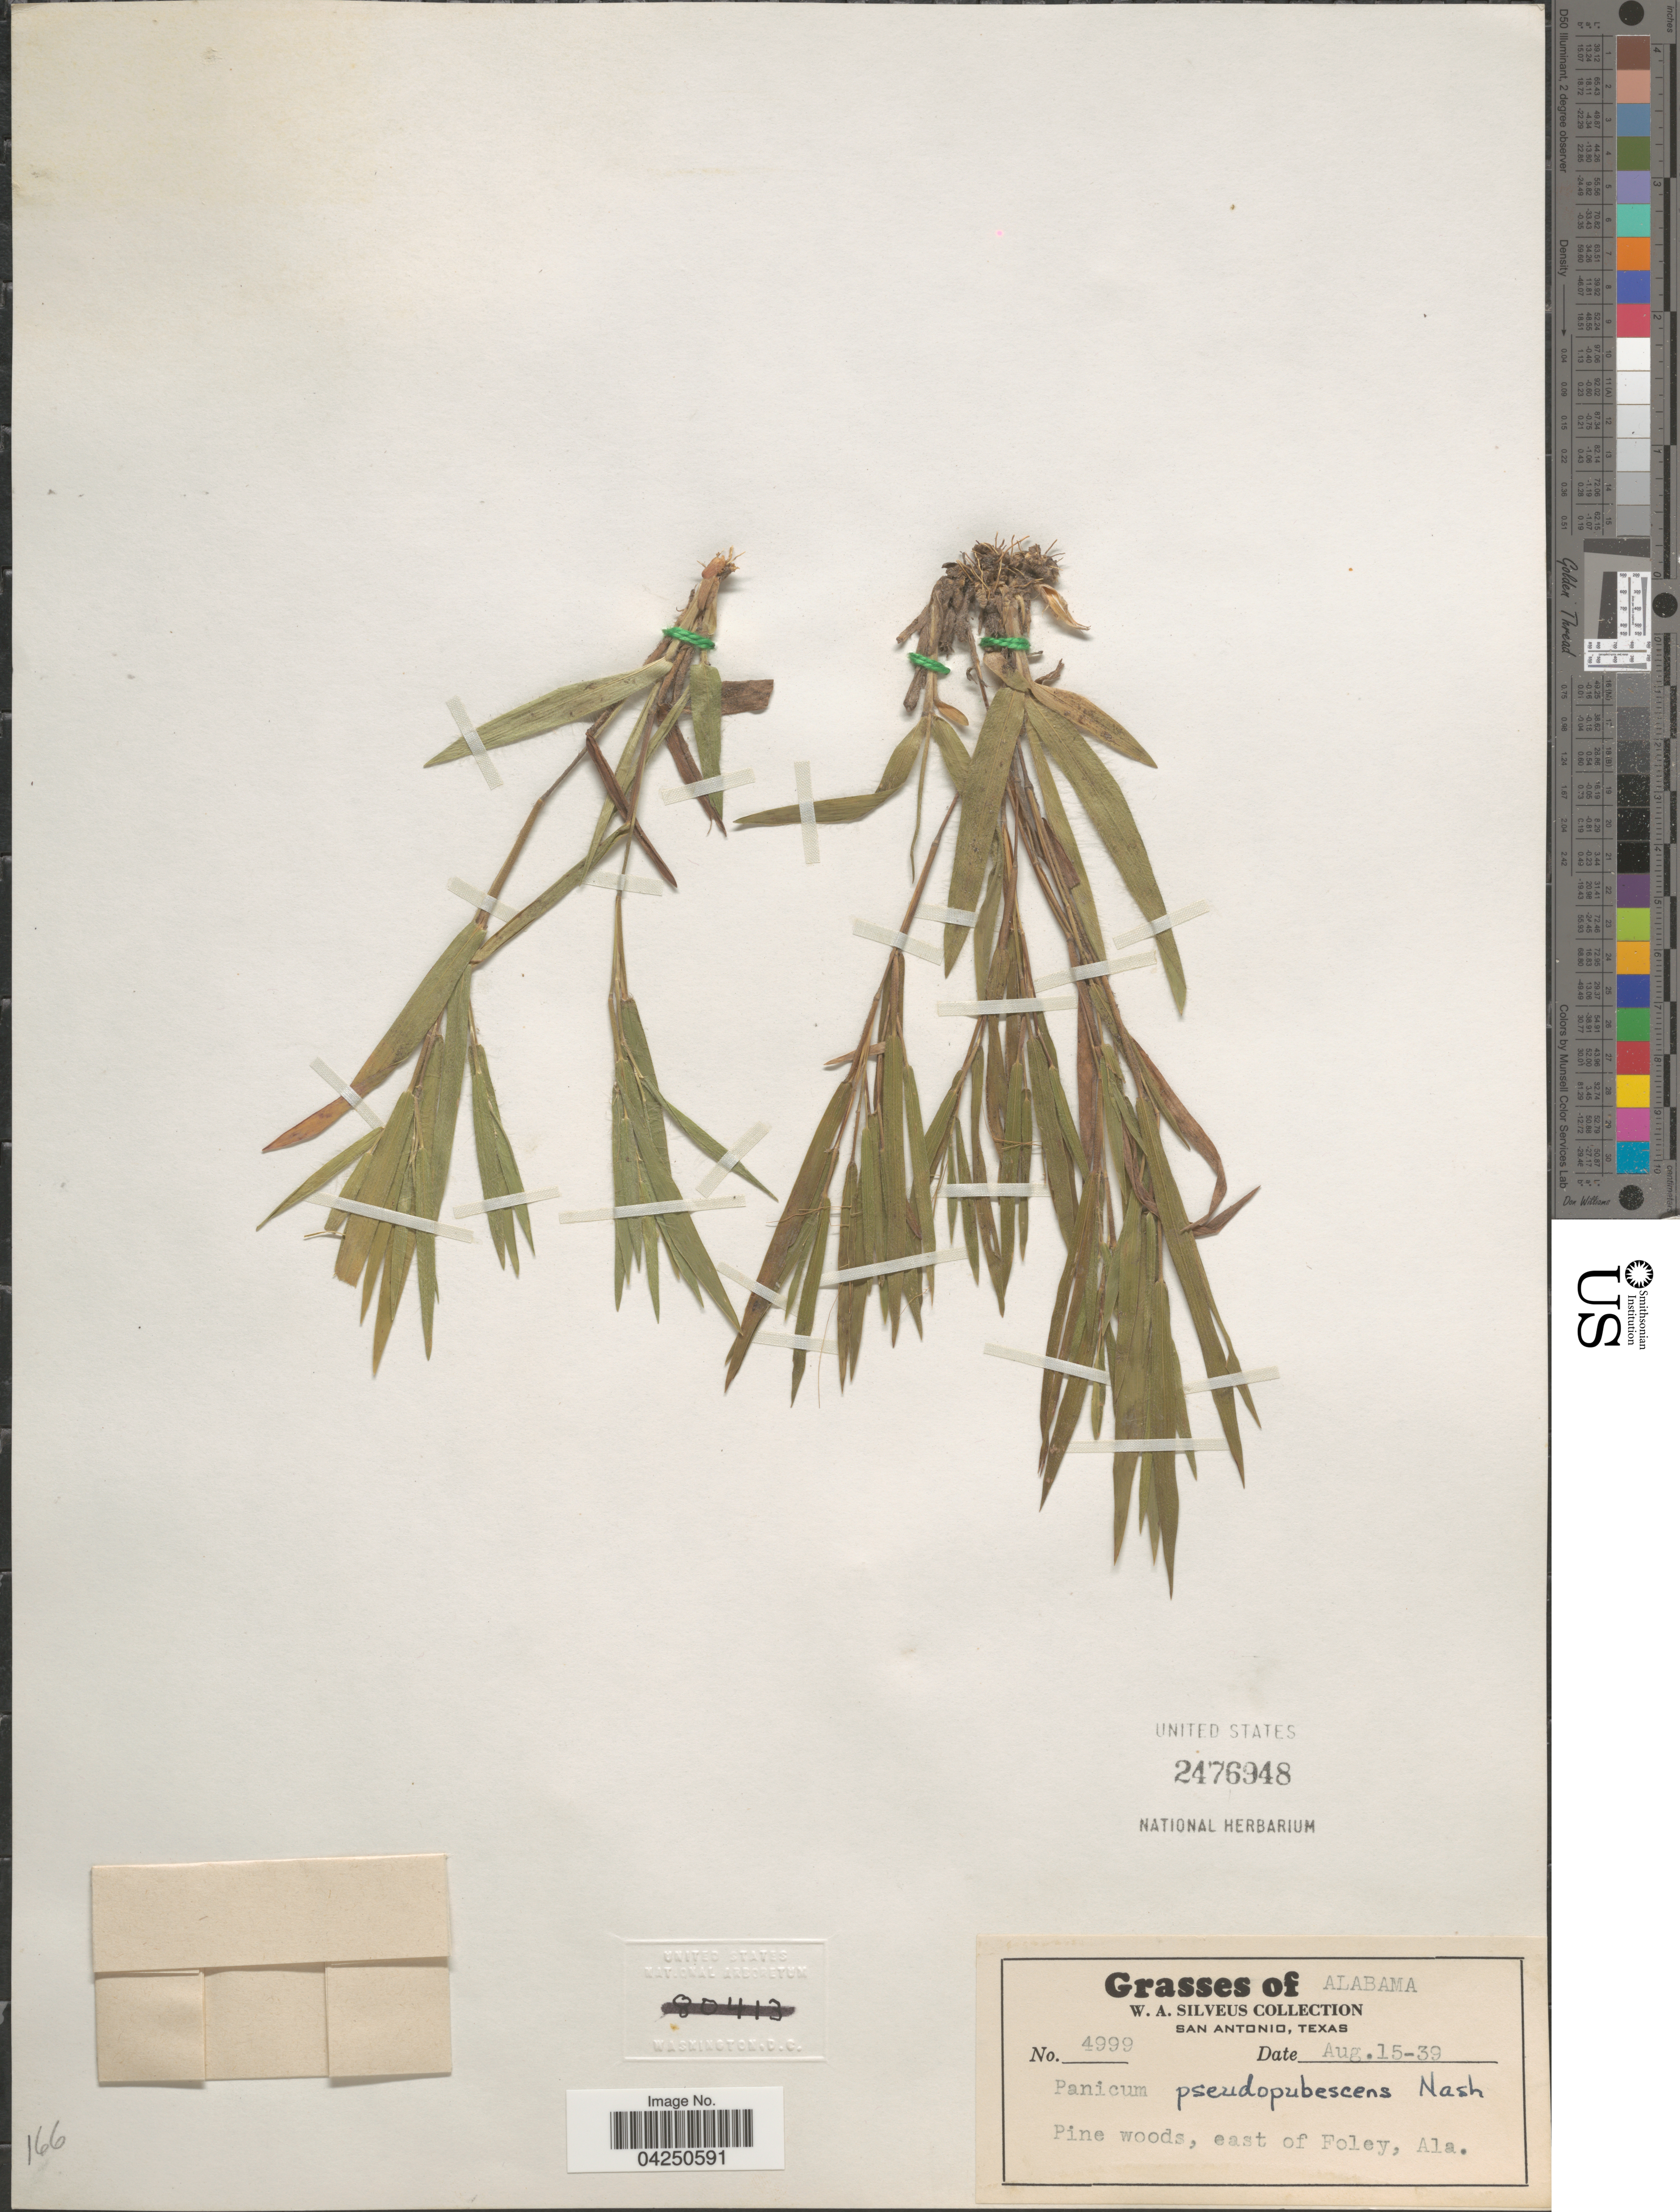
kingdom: Plantae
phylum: Tracheophyta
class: Liliopsida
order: Poales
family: Poaceae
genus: Dichanthelium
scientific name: Dichanthelium acuminatum var. acuminatum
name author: (Sw.) Gould & C.A. Clark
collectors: W. Silveus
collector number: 4999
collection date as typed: Transcribed d/m/y: 15/8/39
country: United States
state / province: Alabama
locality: Pine woods, east of Foley.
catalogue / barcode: US 2476948